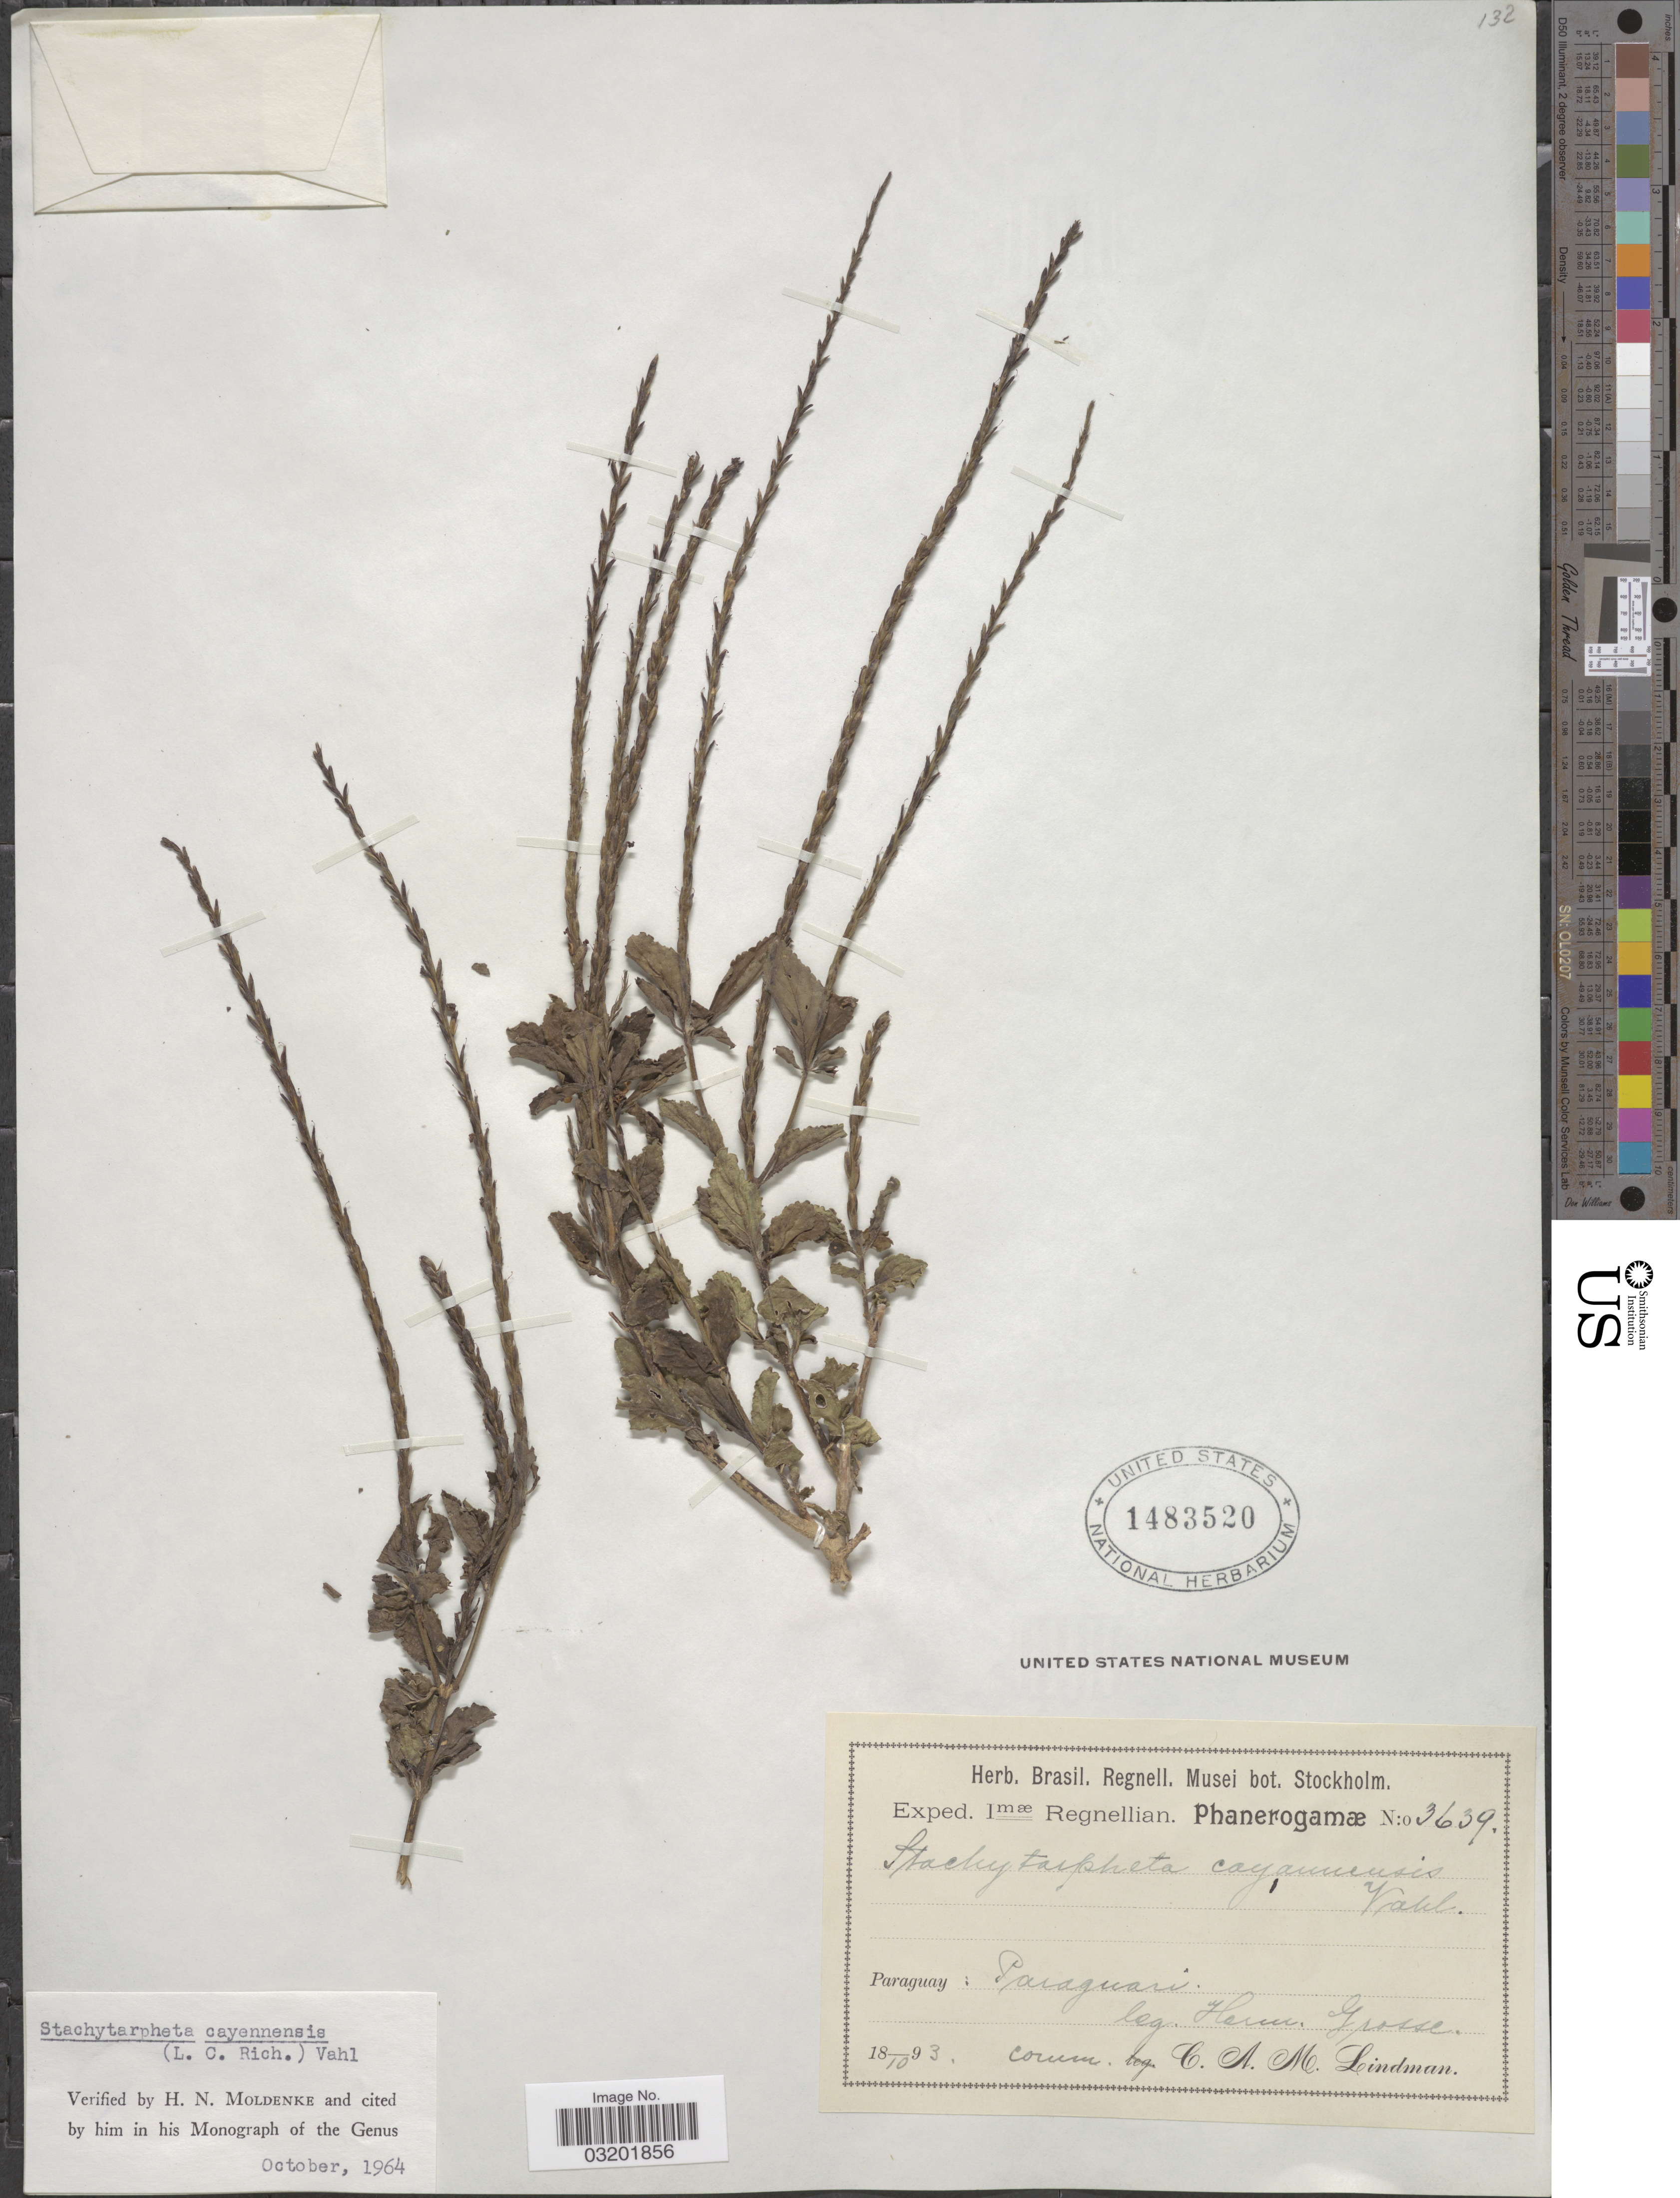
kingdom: Plantae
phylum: Tracheophyta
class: Magnoliopsida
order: Lamiales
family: Verbenaceae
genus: Stachytarpheta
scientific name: Stachytarpheta cayennensis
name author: (Rich.) Vahl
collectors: H. Grosse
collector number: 3639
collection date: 1893-10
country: Paraguay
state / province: Paraguari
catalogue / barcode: US 1483520